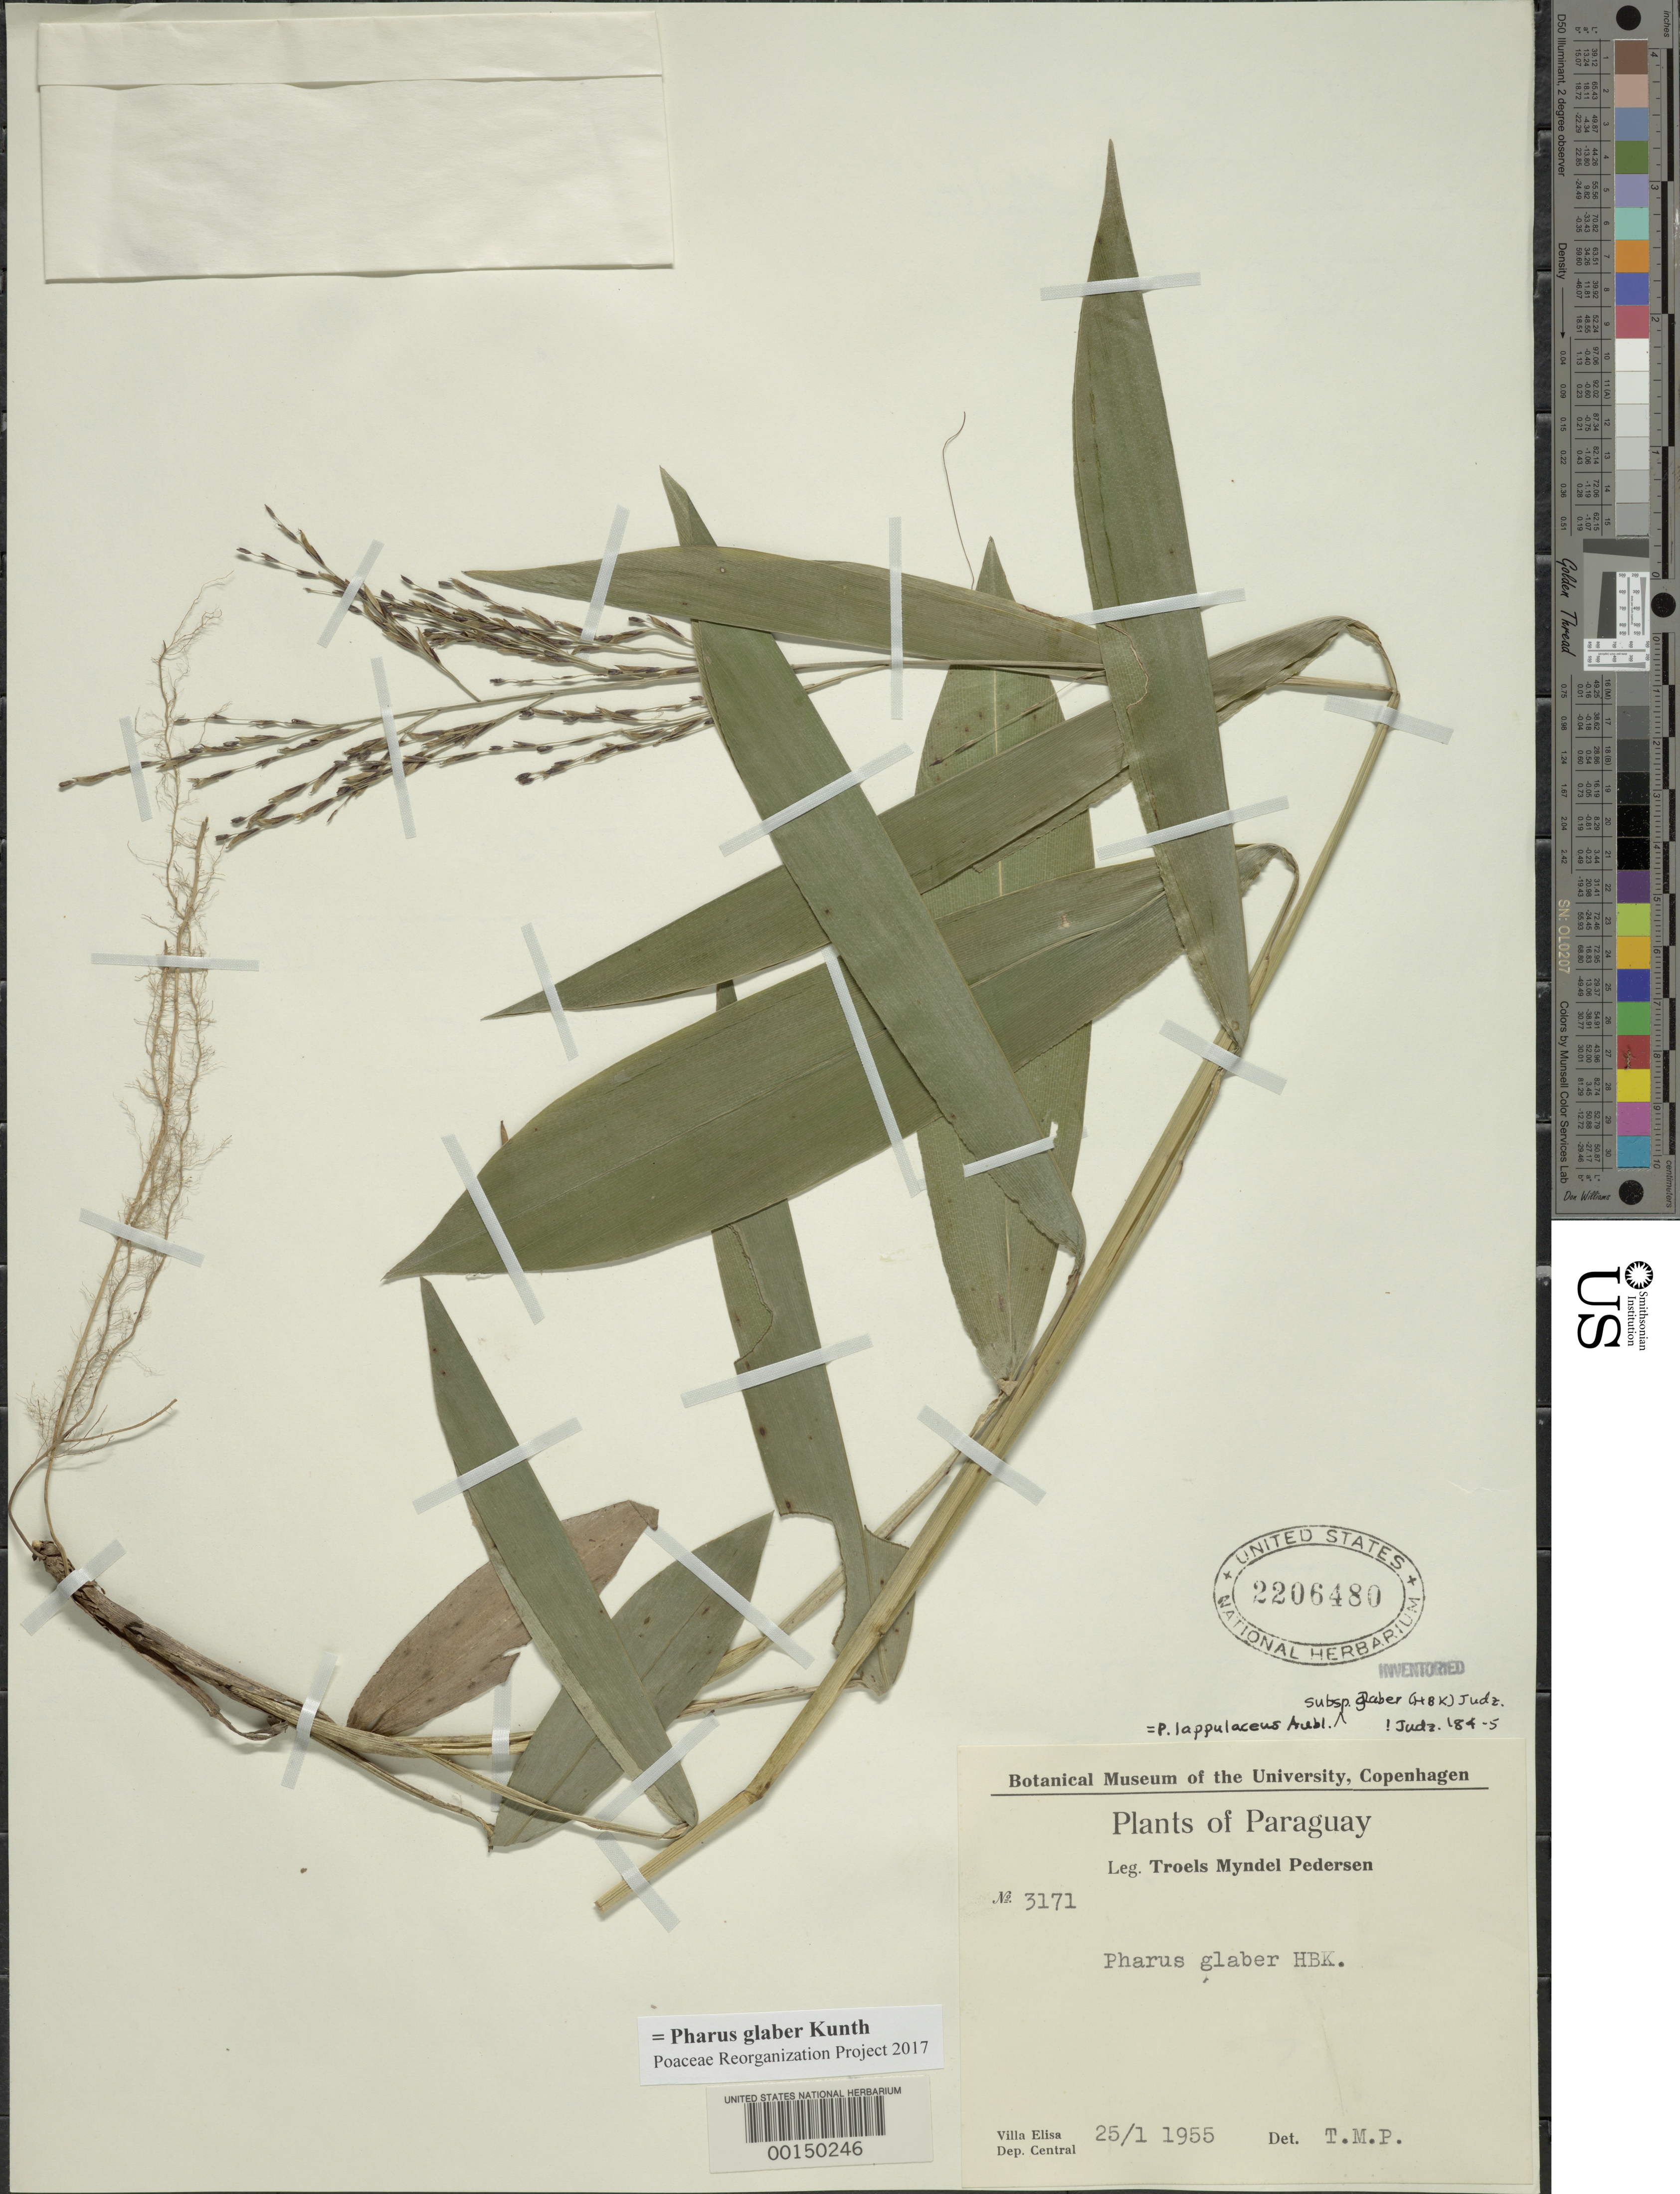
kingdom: Plantae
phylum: Tracheophyta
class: Liliopsida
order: Poales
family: Poaceae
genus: Pharus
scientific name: Pharus glaber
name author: Kunth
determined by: Poaceae Reorganization Project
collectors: T. M. Pedersen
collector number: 3171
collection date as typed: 25 Jan 1955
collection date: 1955-01-25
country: Paraguay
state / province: Central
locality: Villa elisa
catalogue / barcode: US 2206480